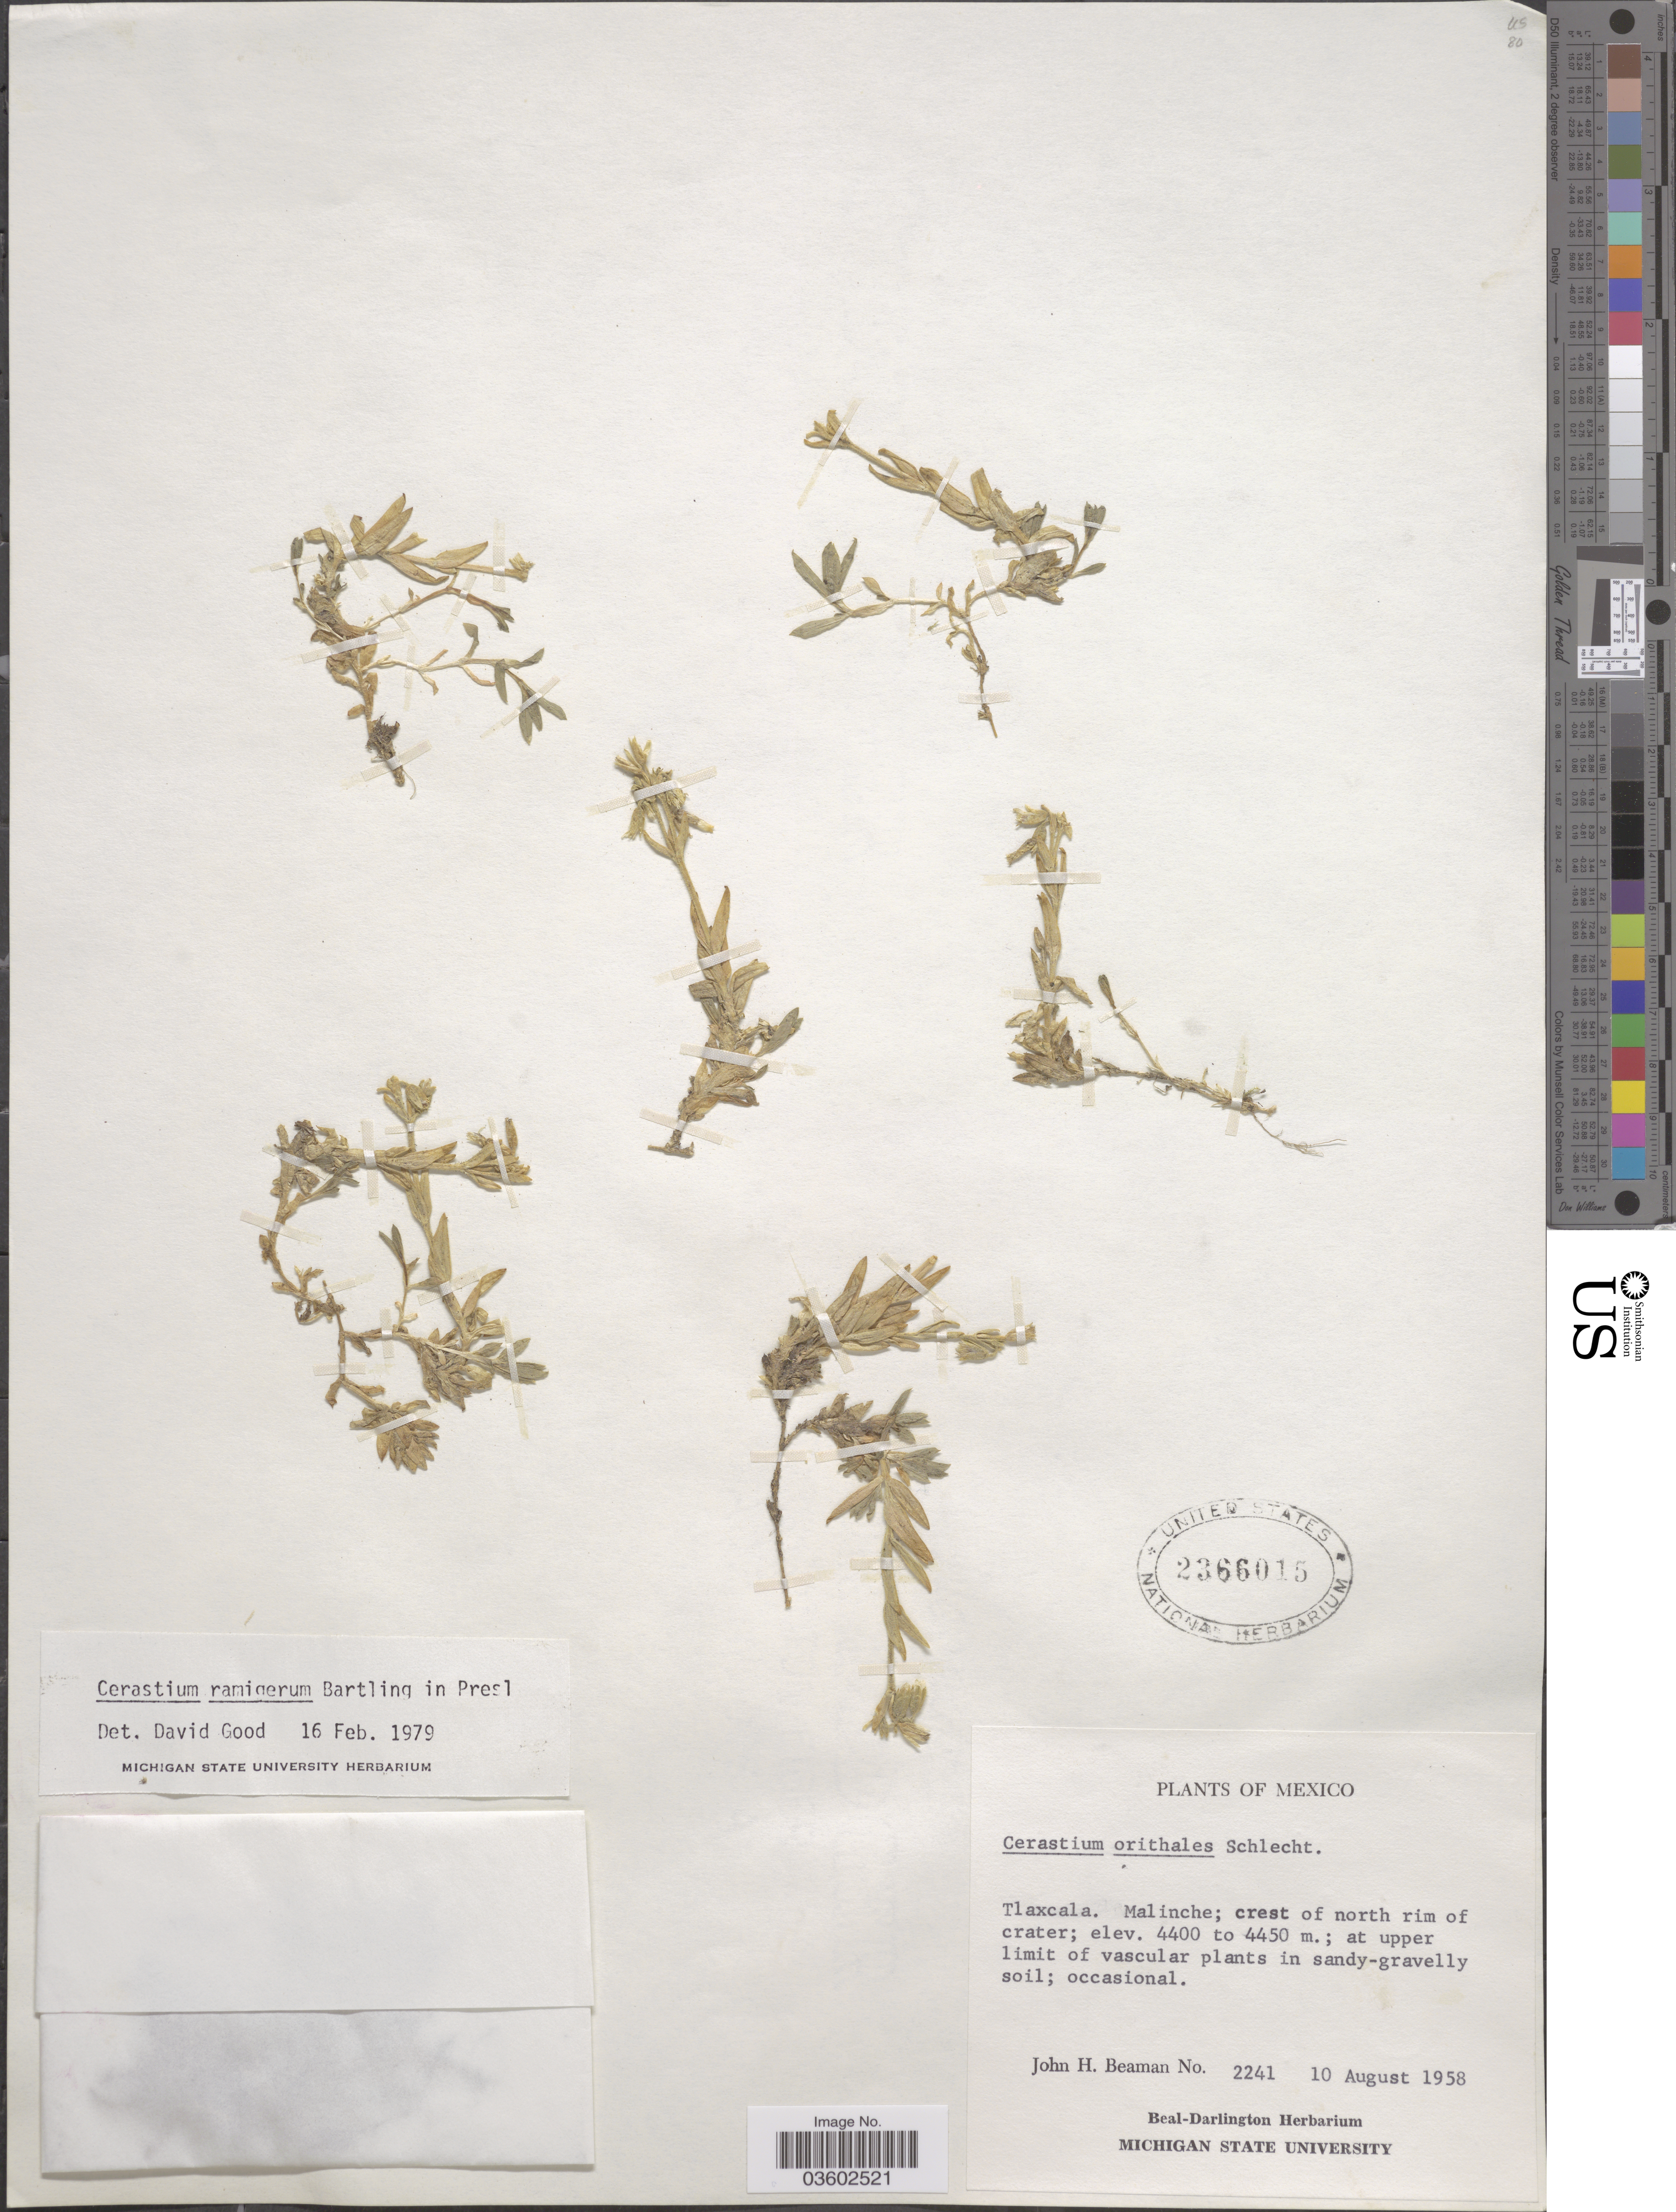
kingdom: Plantae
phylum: Tracheophyta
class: Magnoliopsida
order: Caryophyllales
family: Caryophyllaceae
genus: Cerastium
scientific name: Cerastium ramigerum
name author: Bartl.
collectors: J. H. Beaman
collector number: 2241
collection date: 1958-08-10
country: Mexico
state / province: Tlaxcala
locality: Malinche; crest of north rim of crater.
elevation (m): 4400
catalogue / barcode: US 2366015